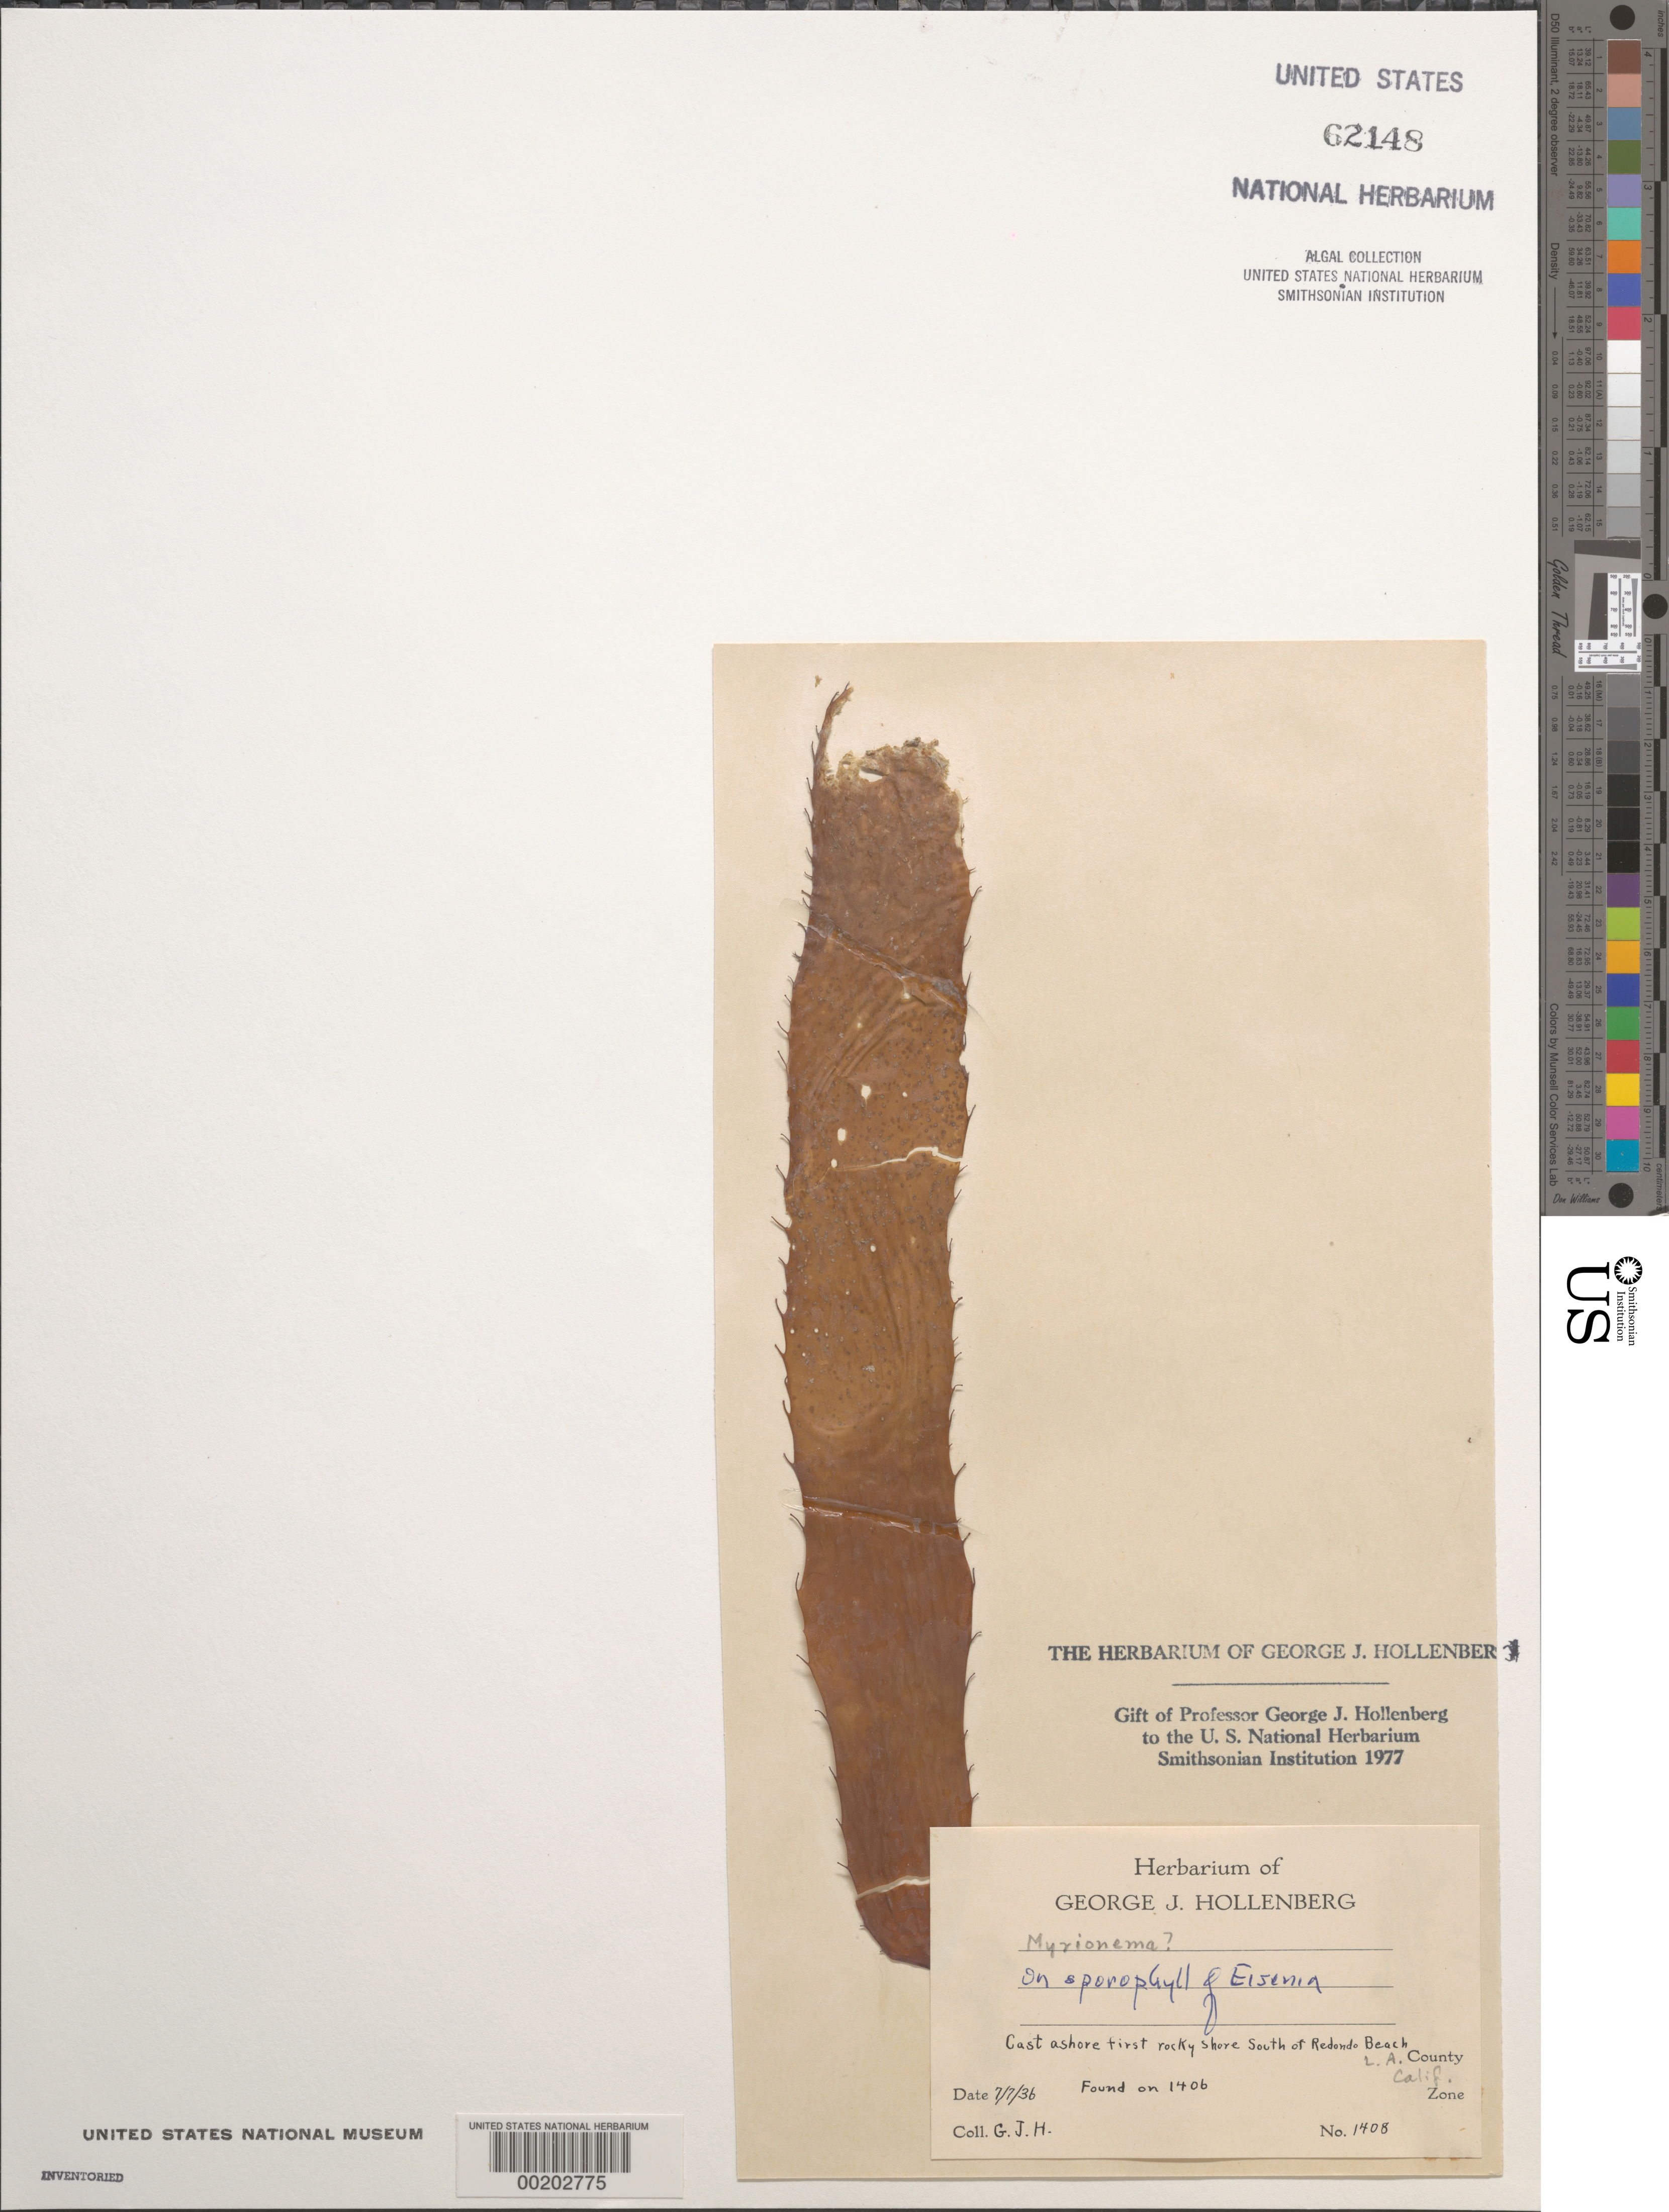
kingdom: Chromista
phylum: Ochrophyta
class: Phaeophyceae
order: Ectocarpales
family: Chordariaceae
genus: Myrionema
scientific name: Myrionema sp.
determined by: Hollenberg, George J.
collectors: G. Hollenberg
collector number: GJH 1408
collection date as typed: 07 Jul 1936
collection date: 1936-07-07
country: United States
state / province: California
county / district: Los Angeles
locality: Rocky shore south of Redondo Beach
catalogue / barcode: US 62148